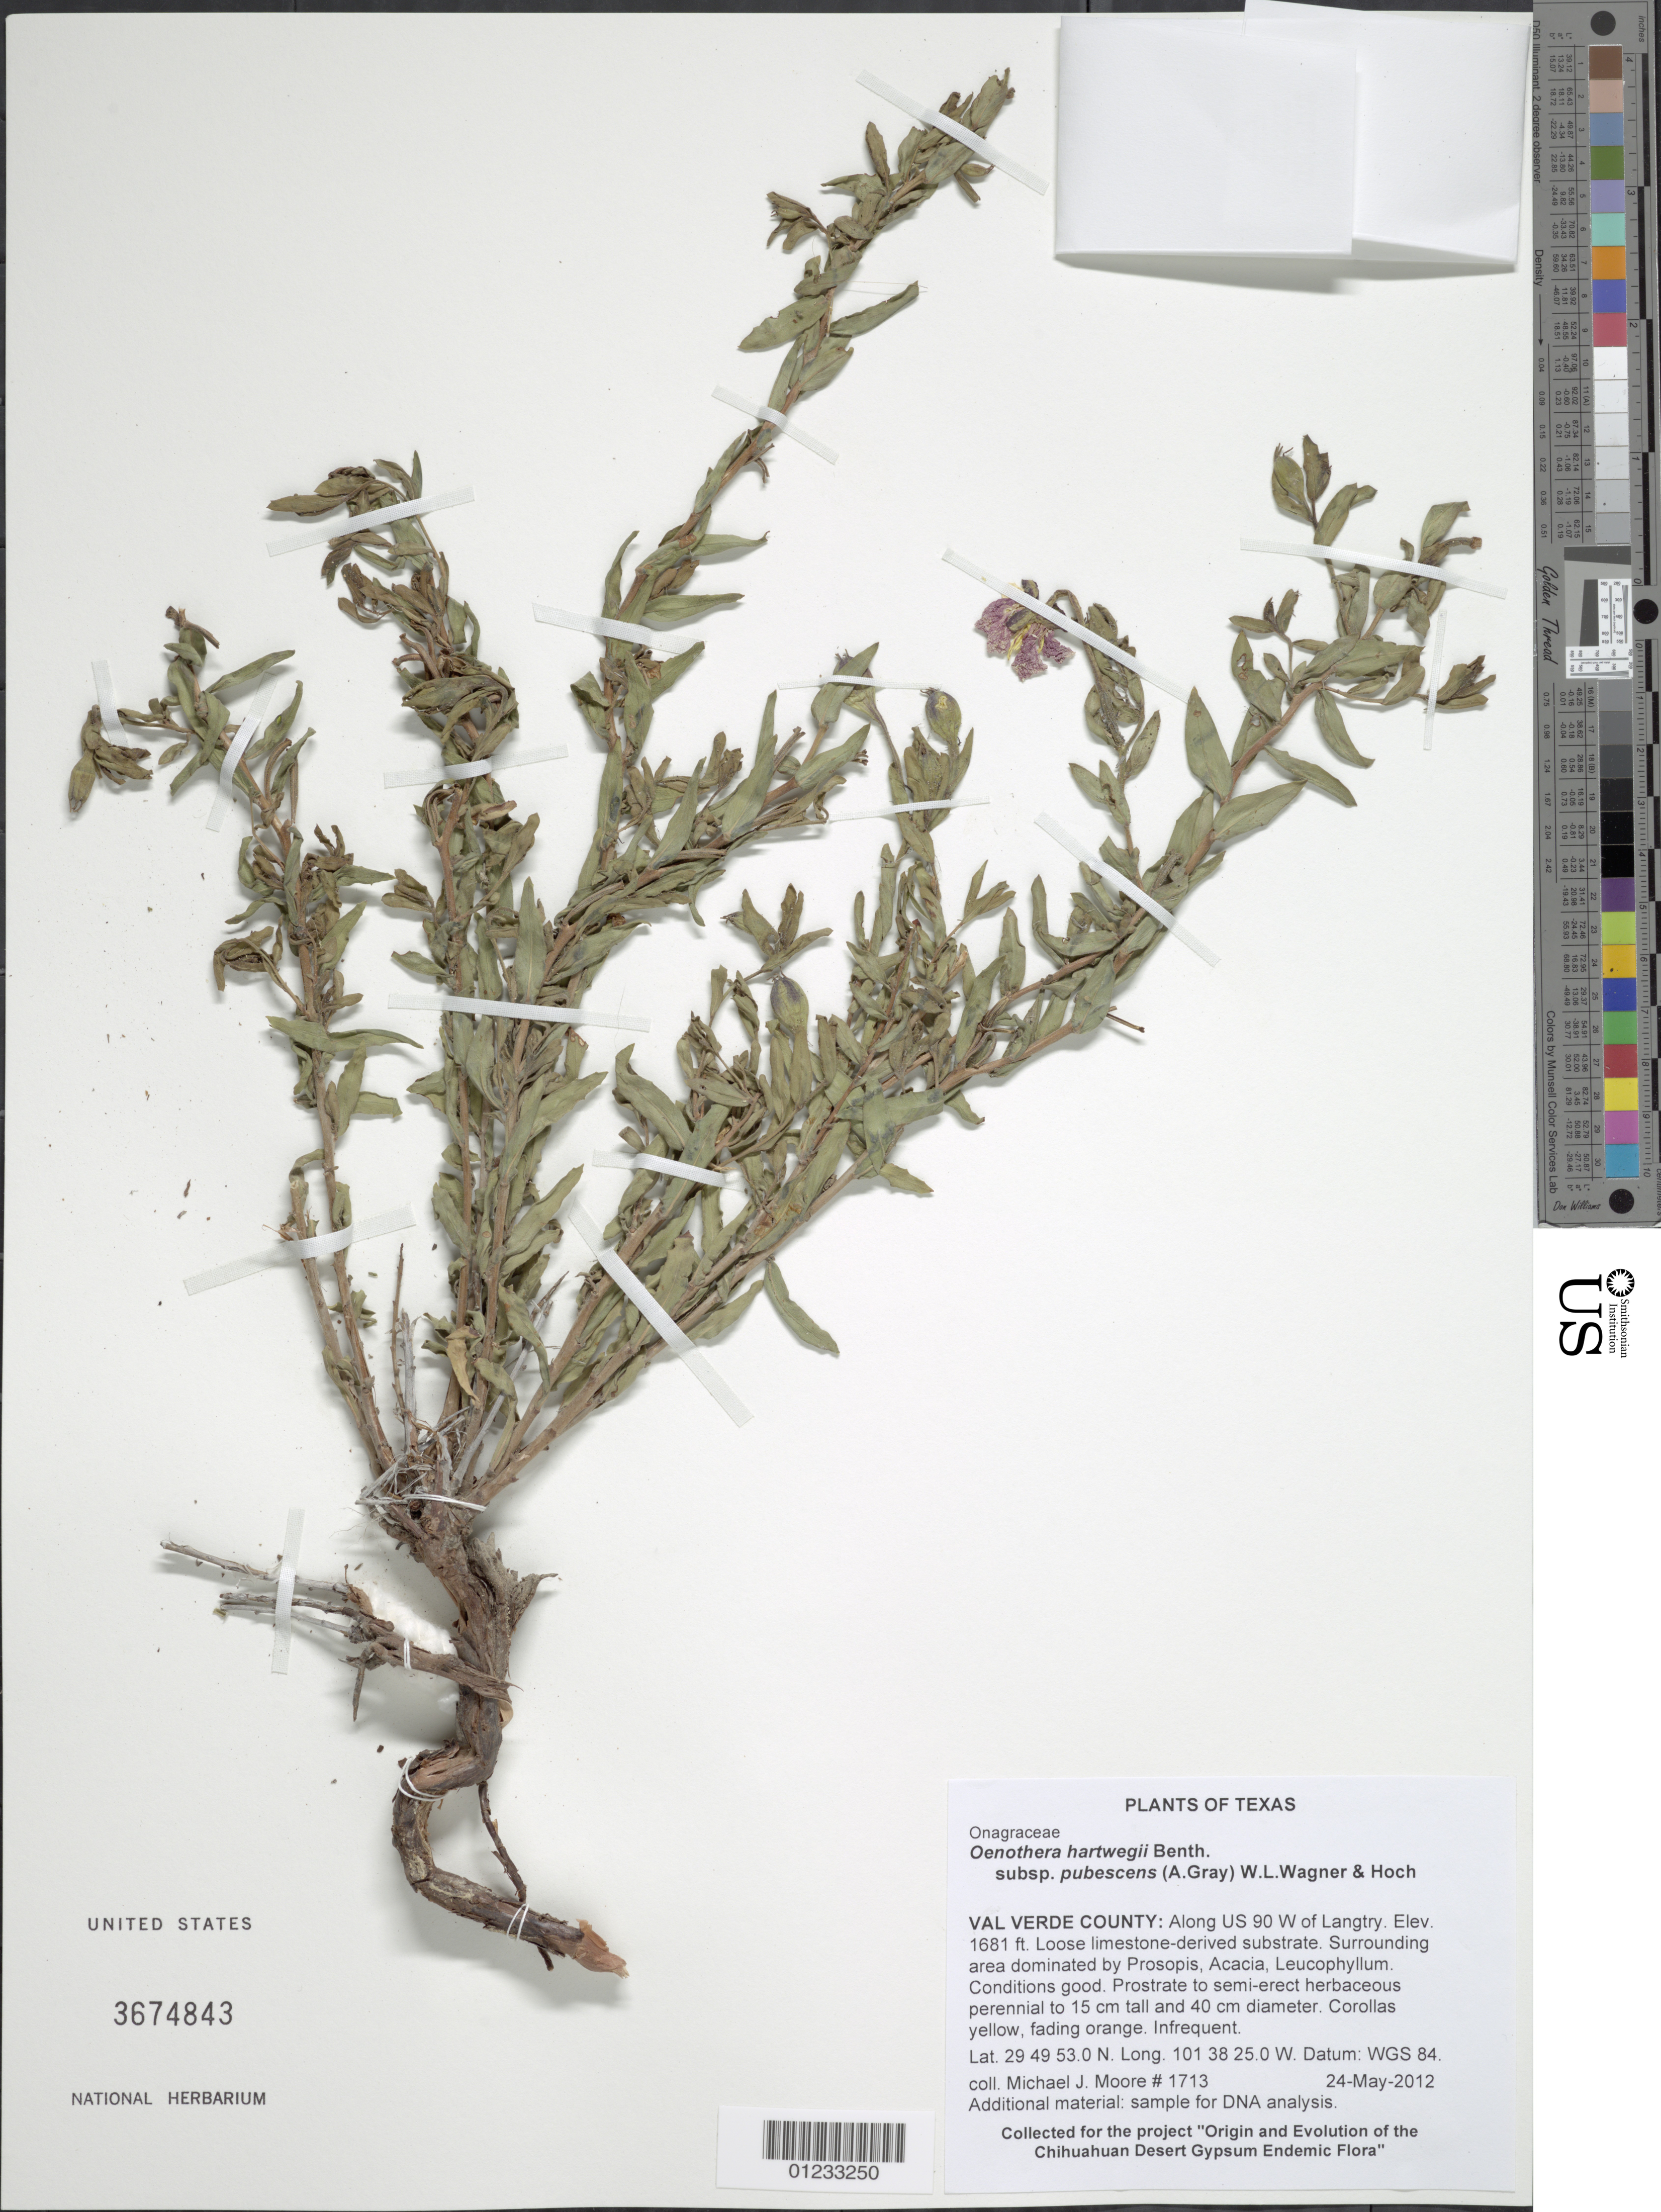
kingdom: Plantae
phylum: Tracheophyta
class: Magnoliopsida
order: Myrtales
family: Onagraceae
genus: Oenothera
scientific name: Oenothera hartwegii subsp. pubescens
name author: (A. Gray) W.L. Wagner & Hoch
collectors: M. J. Moore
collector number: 1713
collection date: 2008-05-23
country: United States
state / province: Texas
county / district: Val Verde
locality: Along US 90 W of Langtry.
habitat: Loose limestone-derived substrate. Surrounding area dominated by Prosopis, Acacia, Leucophyllum. Conditions good.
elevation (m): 512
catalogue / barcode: US 3674843